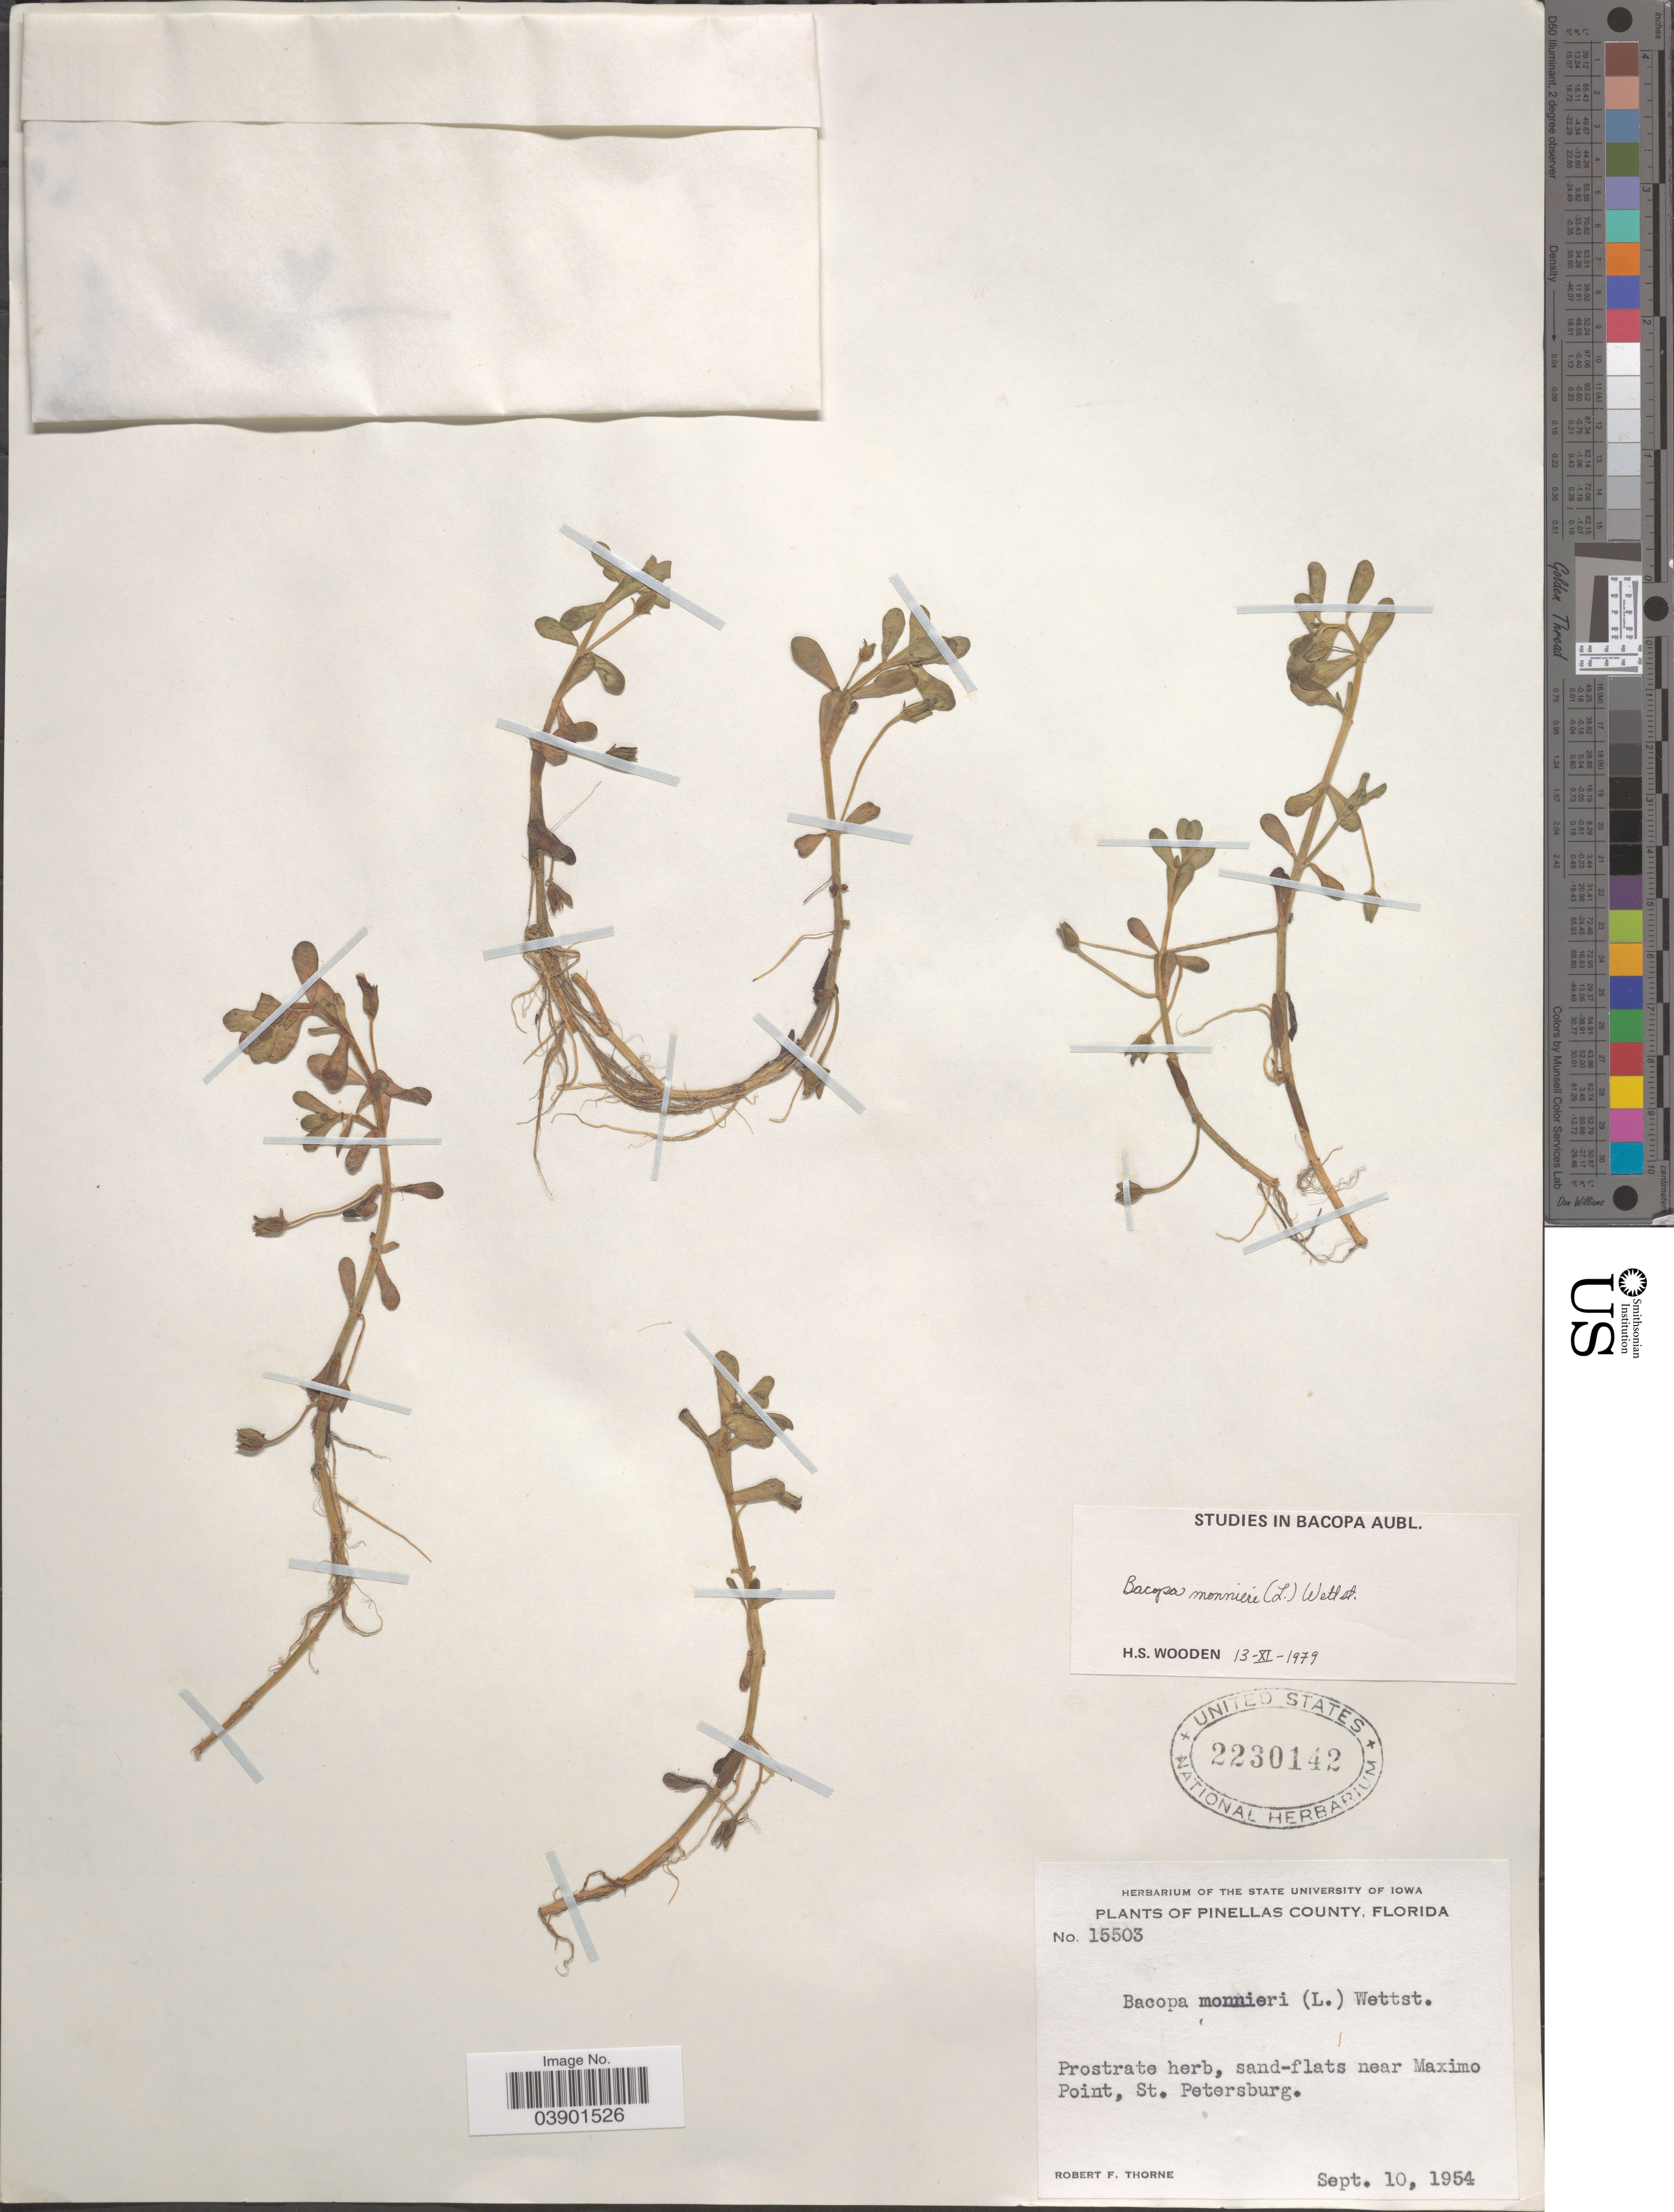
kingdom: Plantae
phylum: Tracheophyta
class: Magnoliopsida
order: Lamiales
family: Plantaginaceae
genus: Bacopa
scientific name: Bacopa monnieri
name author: (L.) Pennell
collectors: R. F. Thorne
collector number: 15503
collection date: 1954-09-10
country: United States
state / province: Florida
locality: Pinellas County. Near Maximo Point, St. Petersburg.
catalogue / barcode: US 2230142